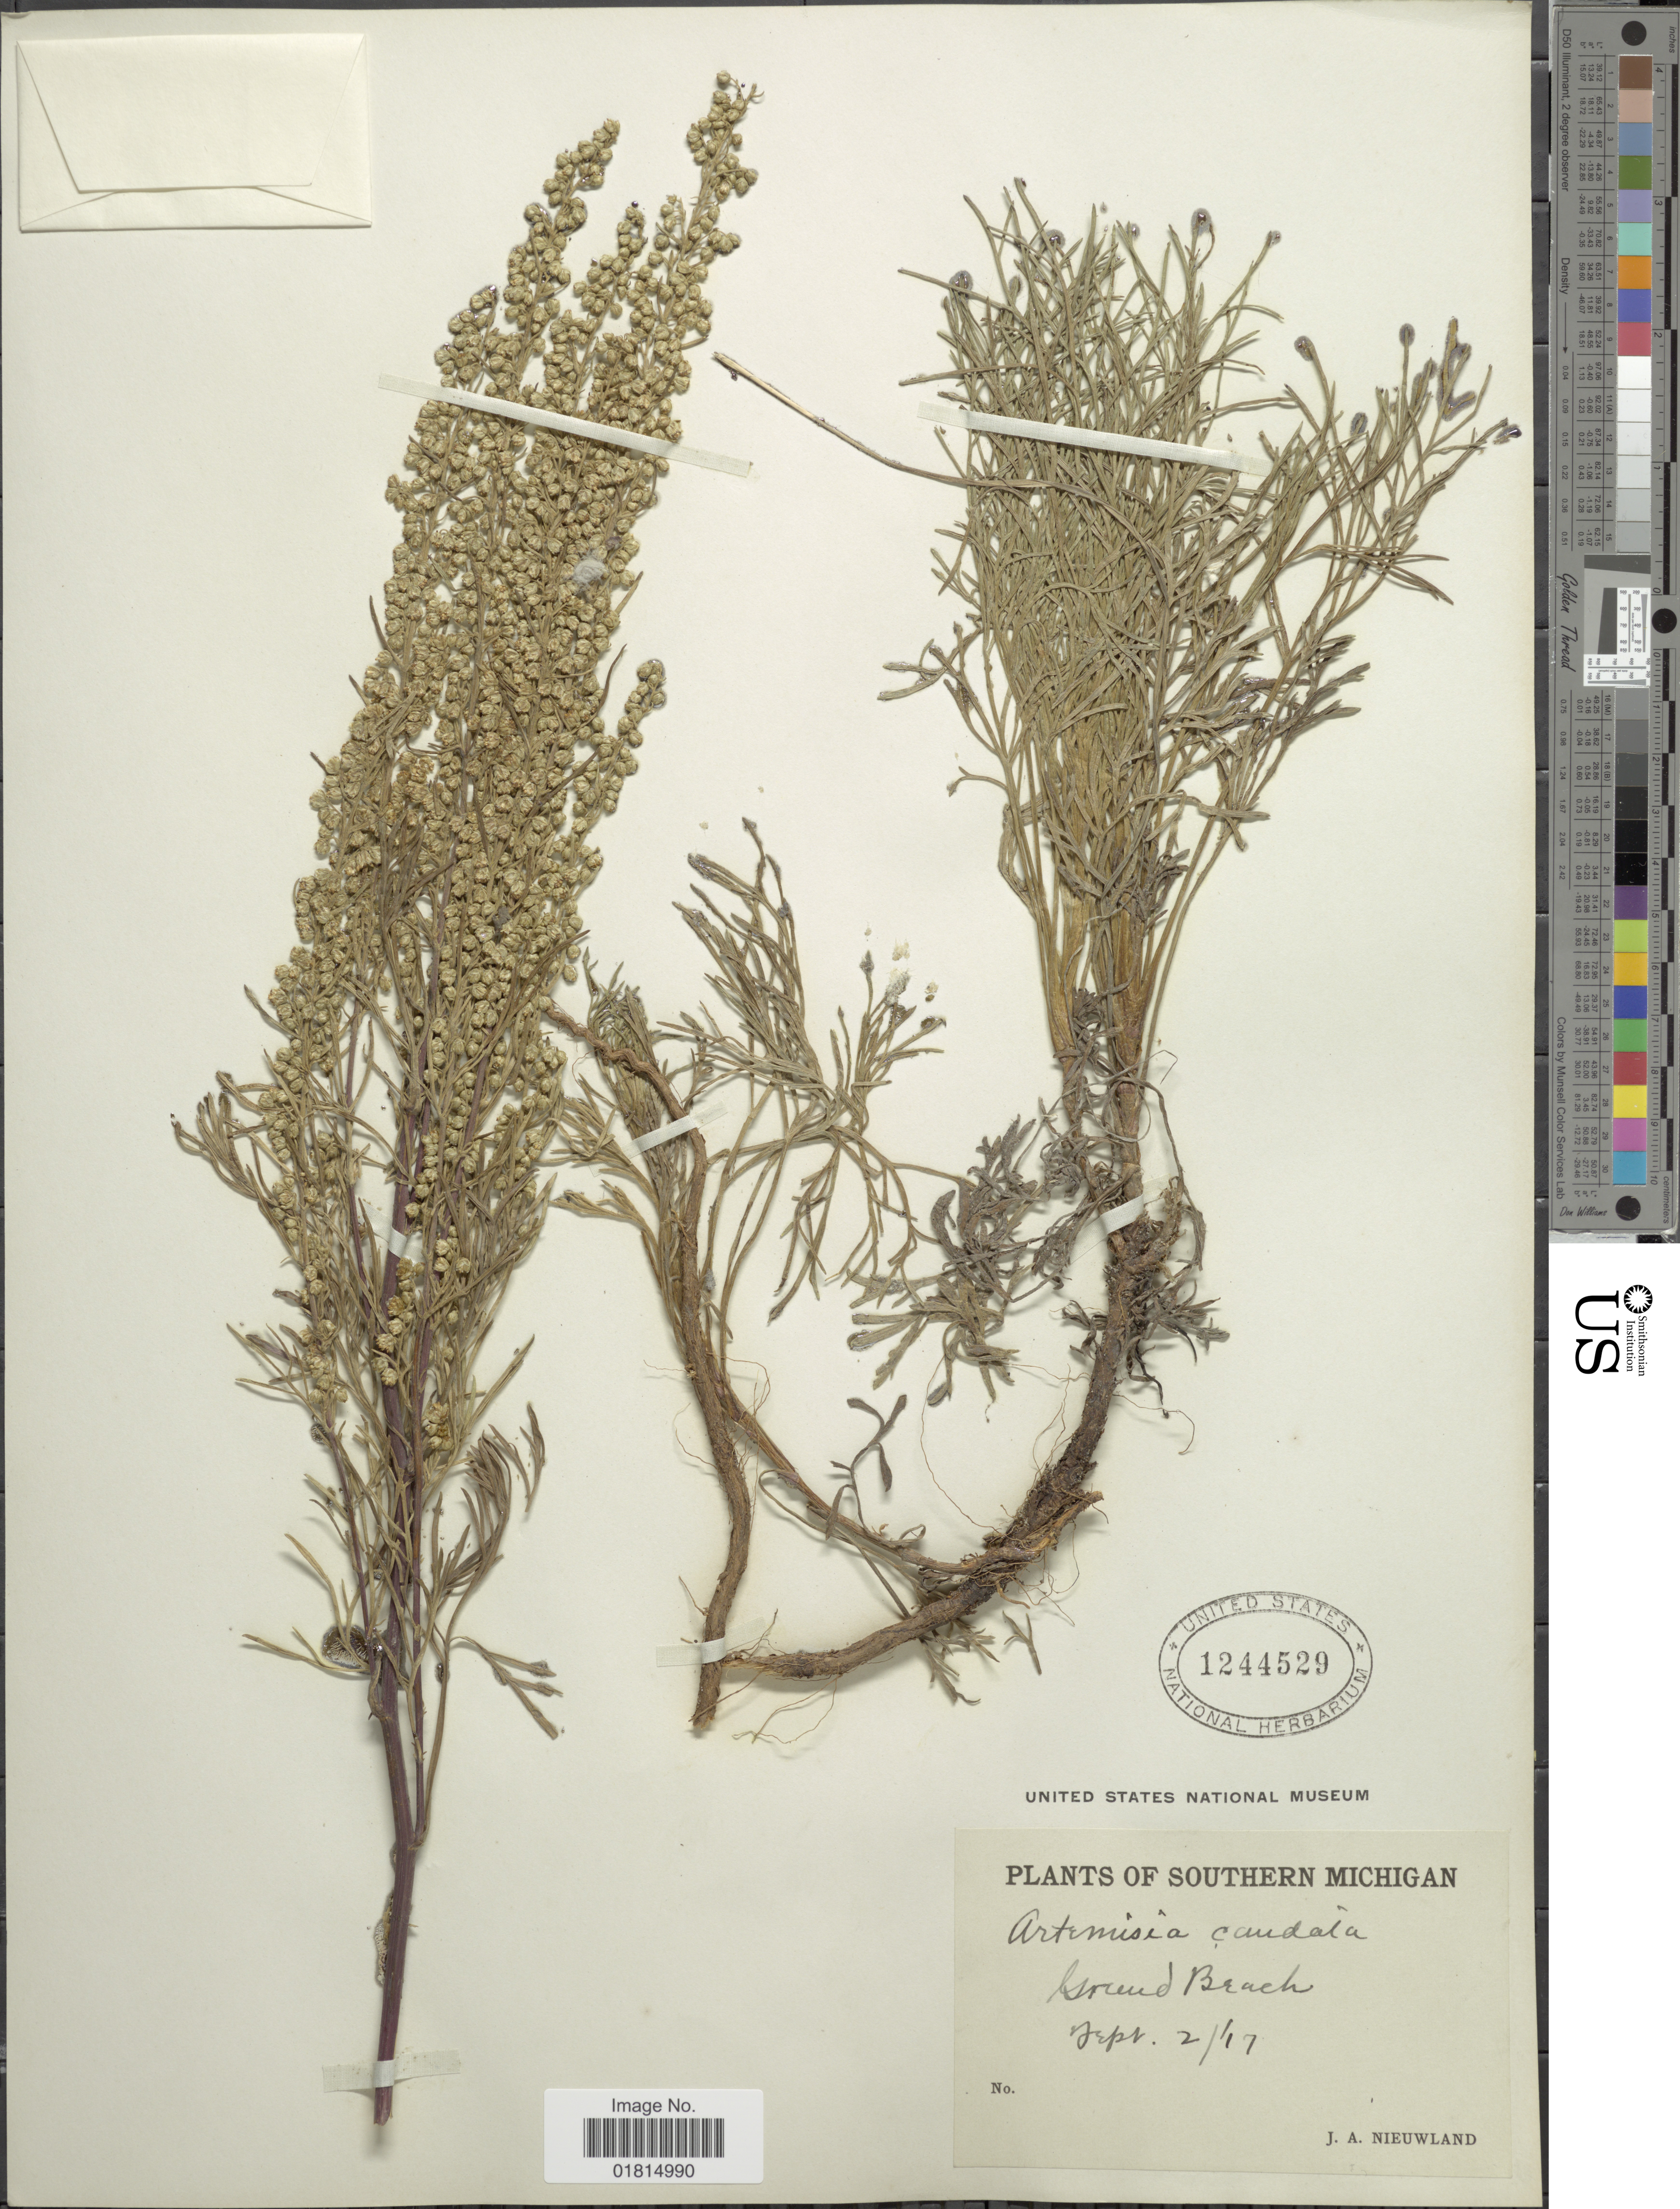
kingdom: Plantae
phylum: Tracheophyta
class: Magnoliopsida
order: Asterales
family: Asteraceae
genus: Artemisia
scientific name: Artemisia caudata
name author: Michx.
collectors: J. A. Nieuwland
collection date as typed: Transcribed d/m/y: 2/9/17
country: United States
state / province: Michigan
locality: Southern Michigan. Grand Beach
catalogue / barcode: US 1244529